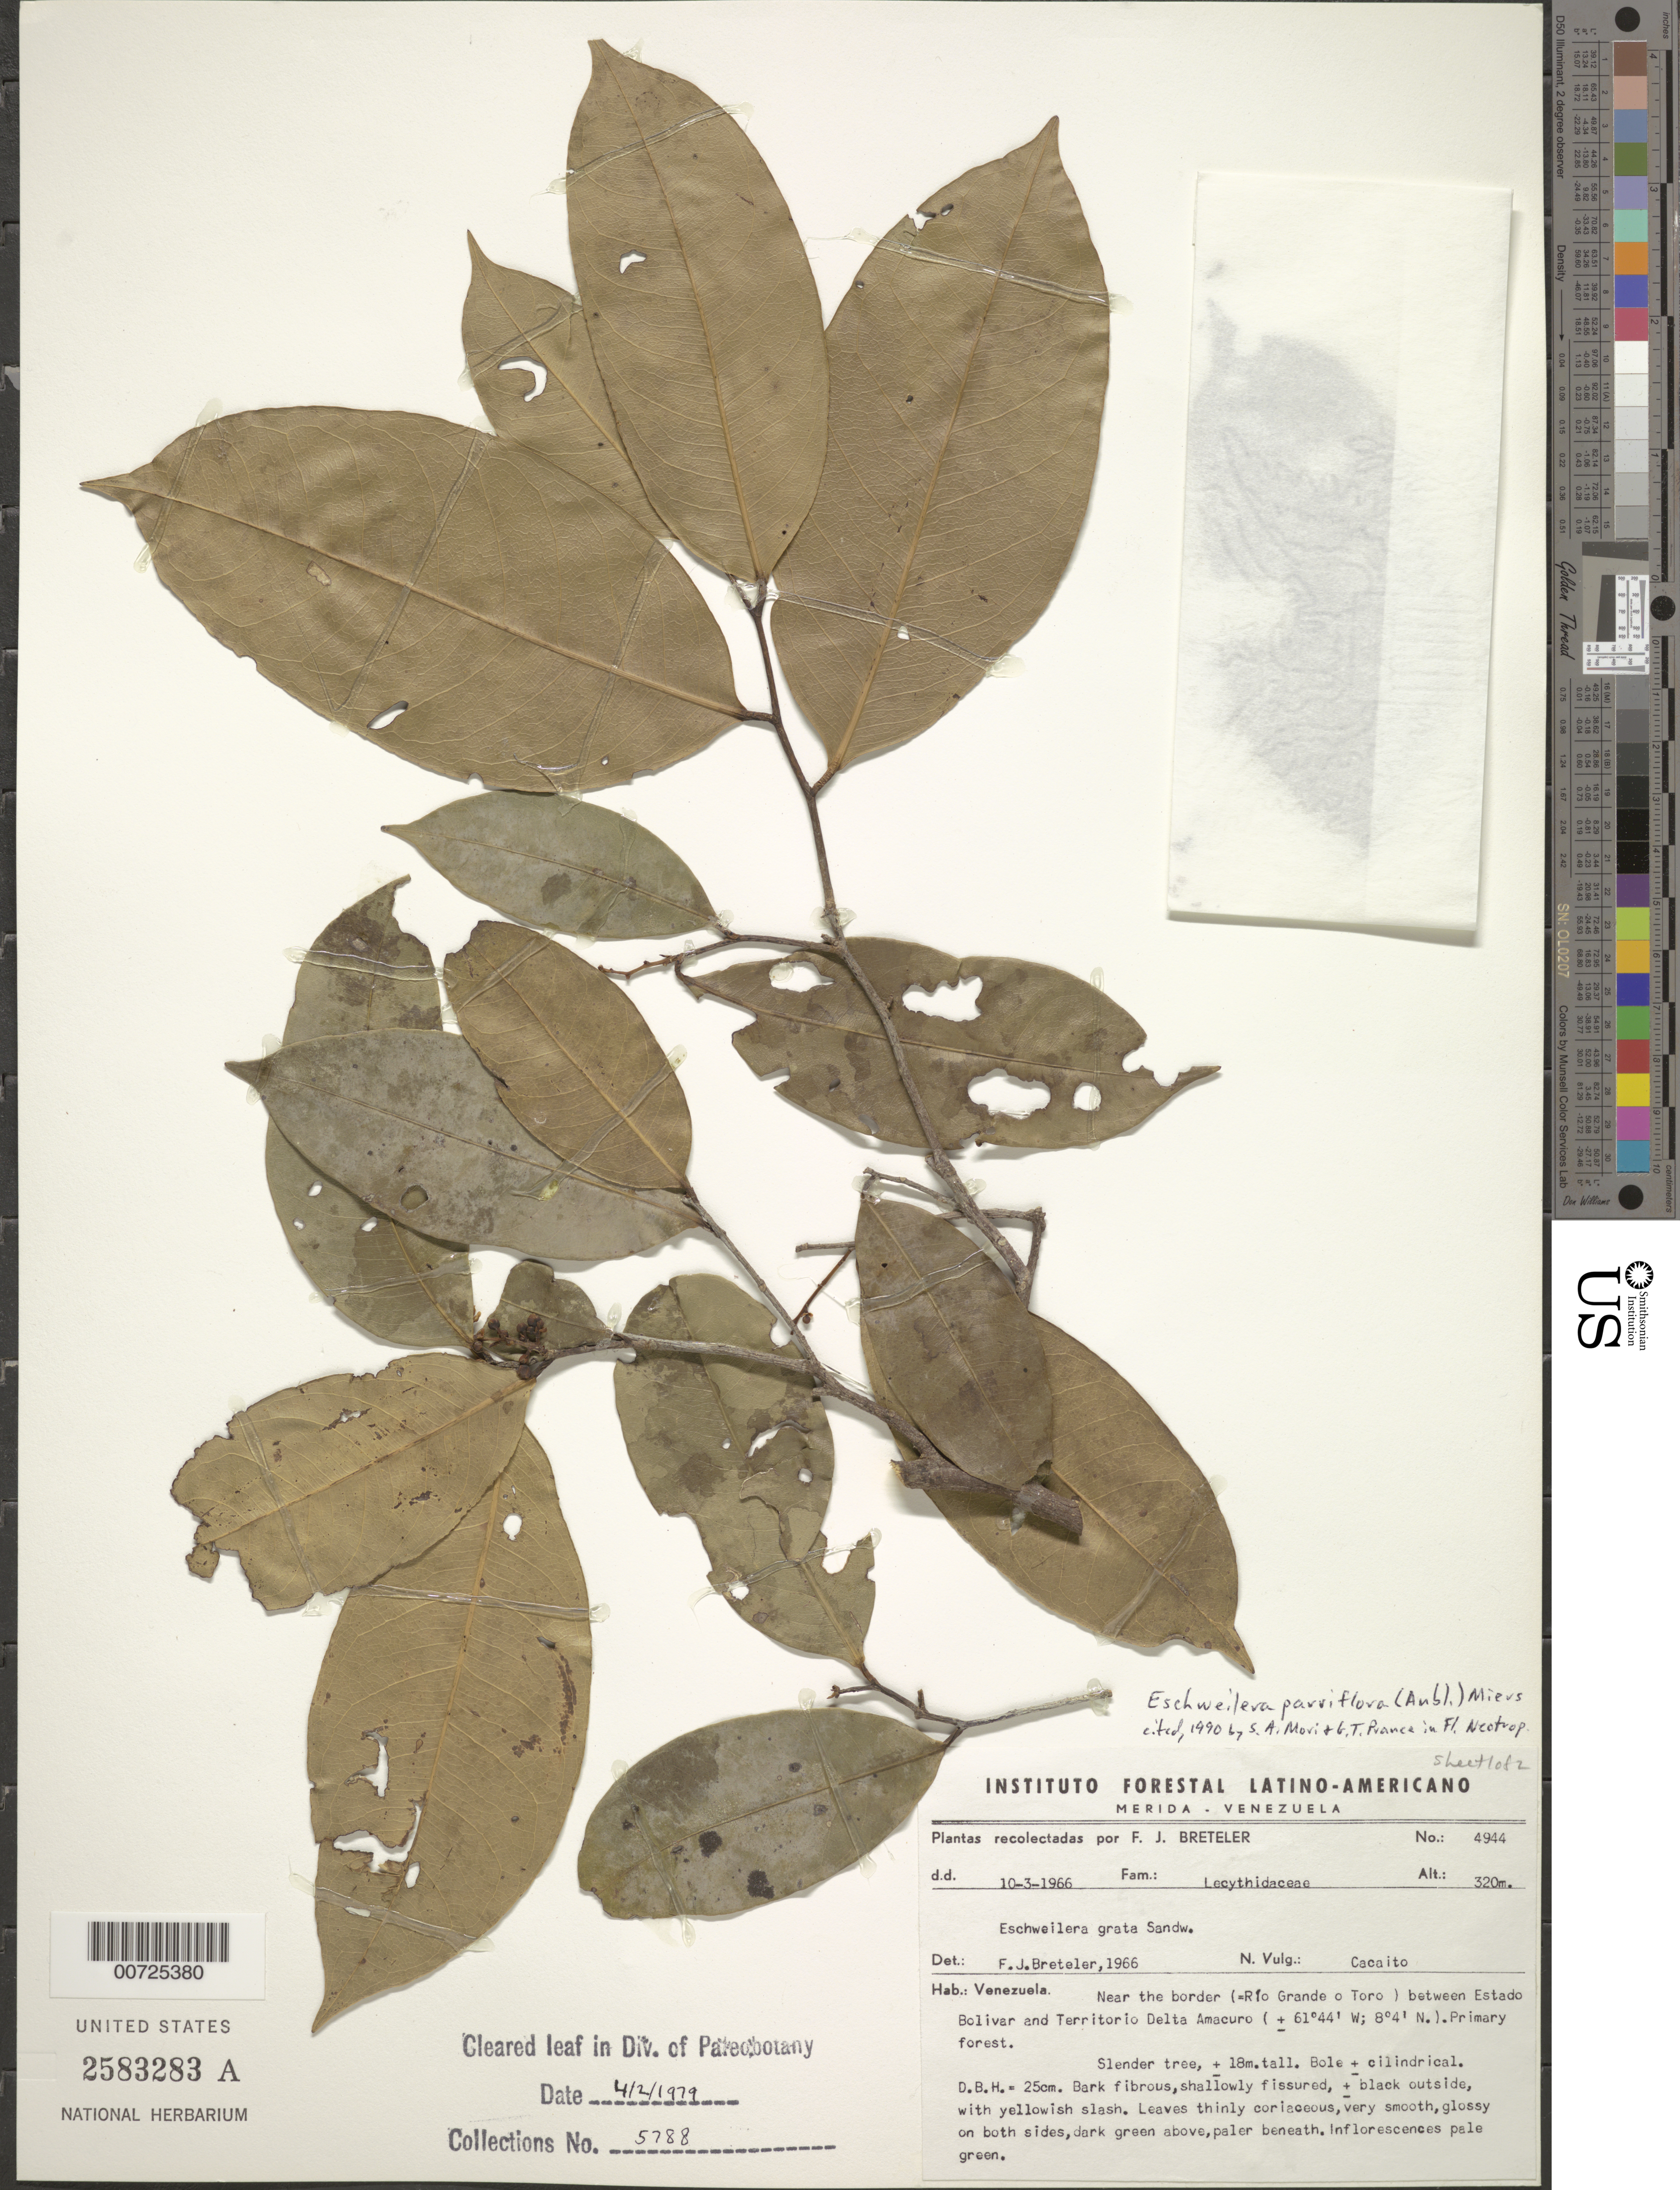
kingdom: Plantae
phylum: Tracheophyta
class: Magnoliopsida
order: Ericales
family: Lecythidaceae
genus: Eschweilera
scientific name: Eschweilera parviflora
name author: (Aubl.) Miers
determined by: Mori, Scott A.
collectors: F. J. Breteler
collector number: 4944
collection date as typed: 10-Mar-66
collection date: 1966-03-10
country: Venezuela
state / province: Bolívar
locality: Río Grande o Toro, near border between Estado Bolívar and Territorío Delta Amacuro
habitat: Primary forest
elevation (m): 320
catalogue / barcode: US 2583283A